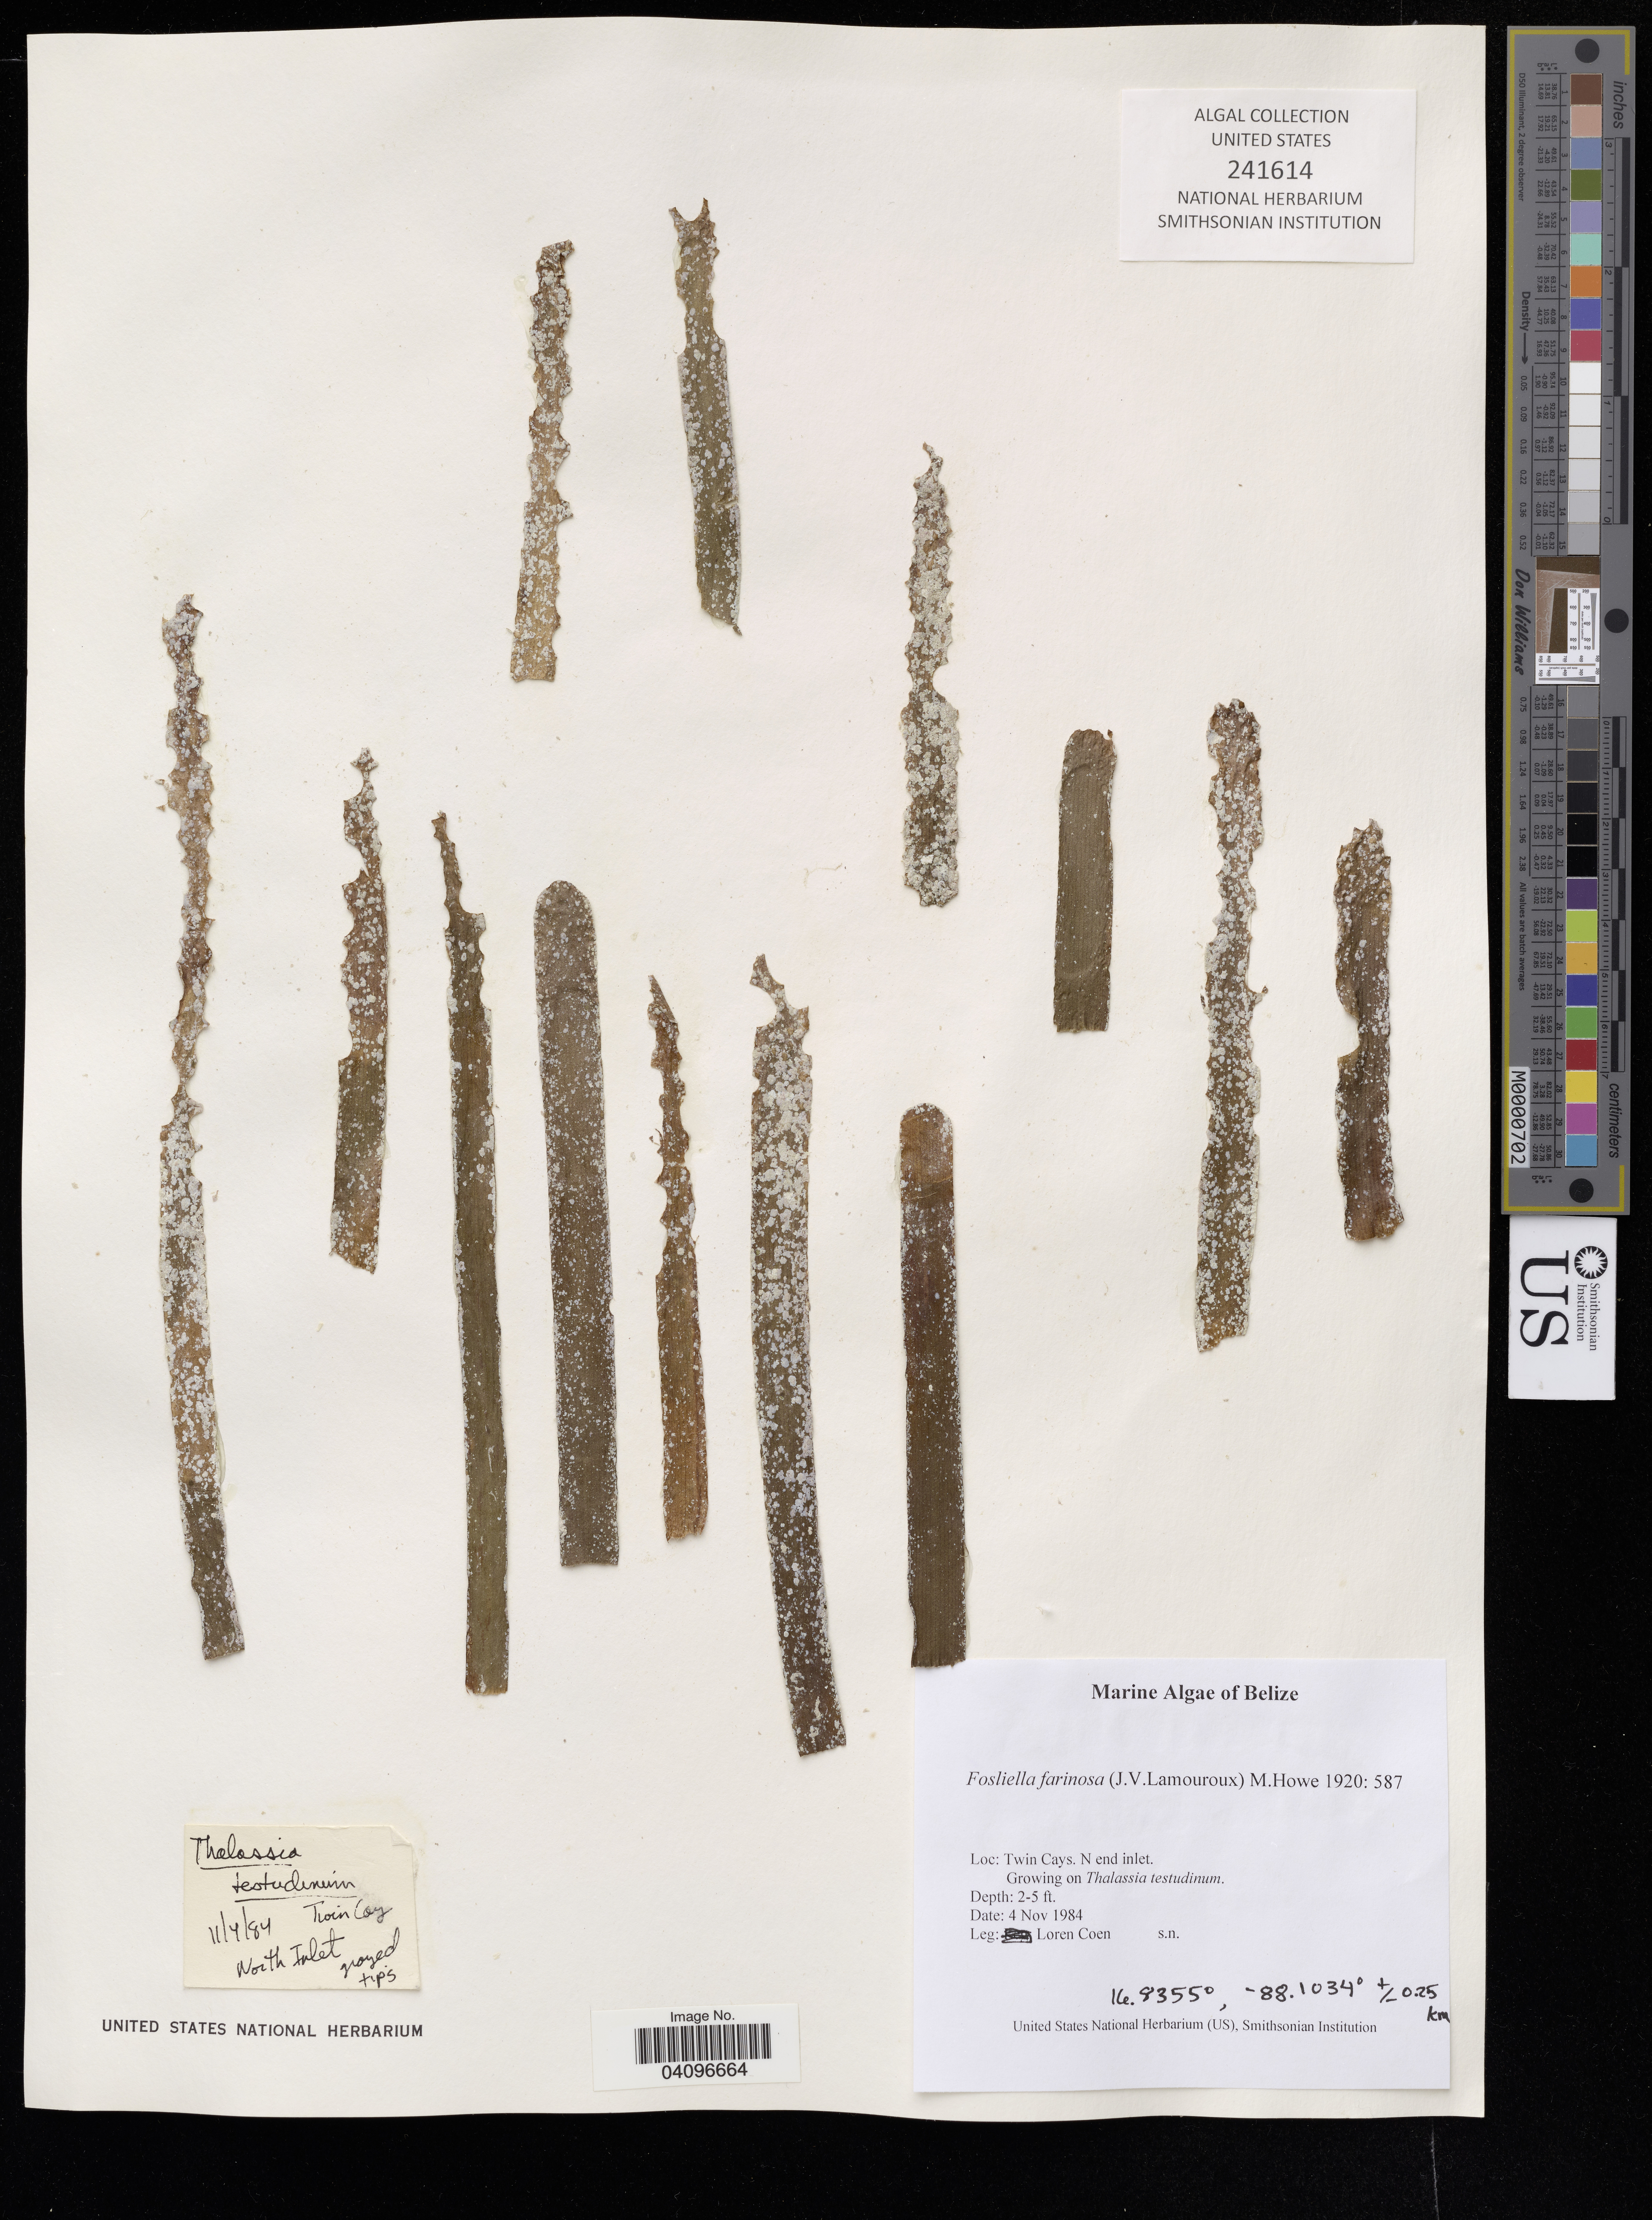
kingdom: Plantae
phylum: Rhodophyta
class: Florideophyceae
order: Corallinales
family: Hydrolithaceae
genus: Fosliella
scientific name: Fosliella farinosa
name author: (J.V.Lamouroux) M. Howe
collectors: L. Coen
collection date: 1984-11-04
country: Belize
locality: Twin Cays. N. end inlet.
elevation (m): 1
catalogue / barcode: US 241614